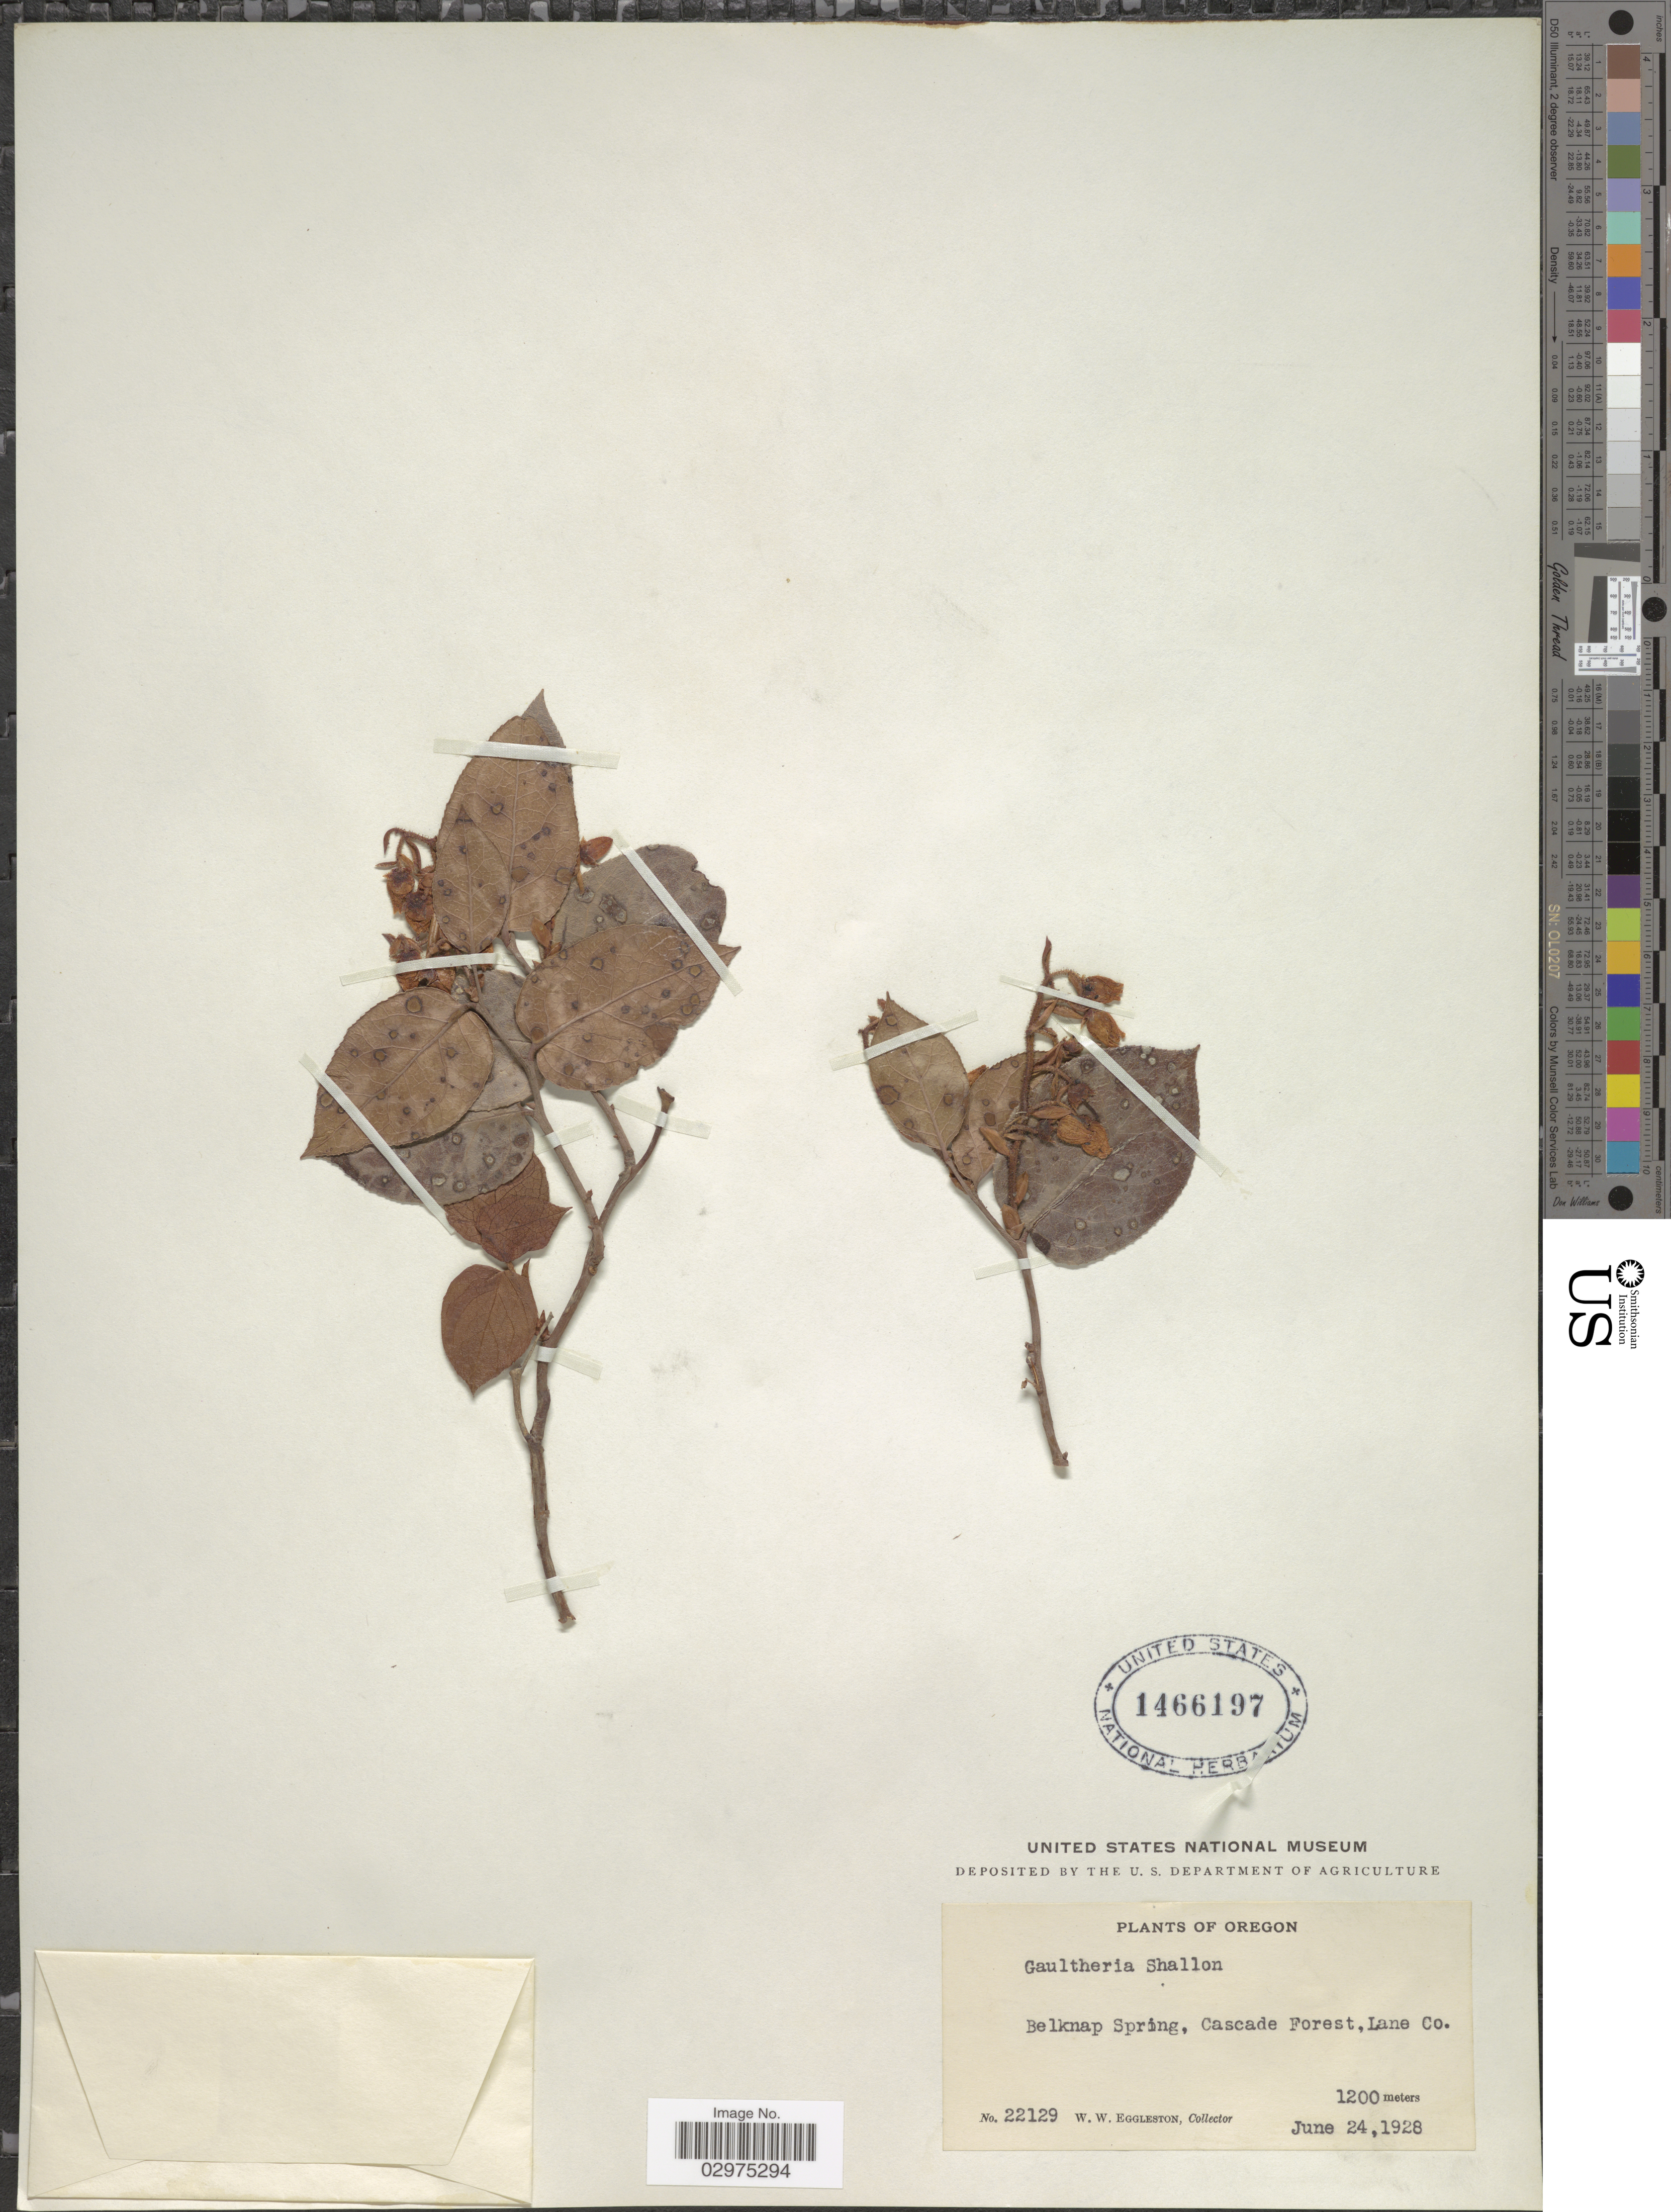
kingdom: Plantae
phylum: Tracheophyta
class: Magnoliopsida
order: Ericales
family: Ericaceae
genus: Gaultheria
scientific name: Gaultheria shallon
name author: Pursh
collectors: W. W. Eggleston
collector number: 22129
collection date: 1928-06-24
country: United States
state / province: Oregon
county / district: Lane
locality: Belknap Spring, Cascade Forest, Lane Co.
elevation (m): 1200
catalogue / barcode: US 1466197